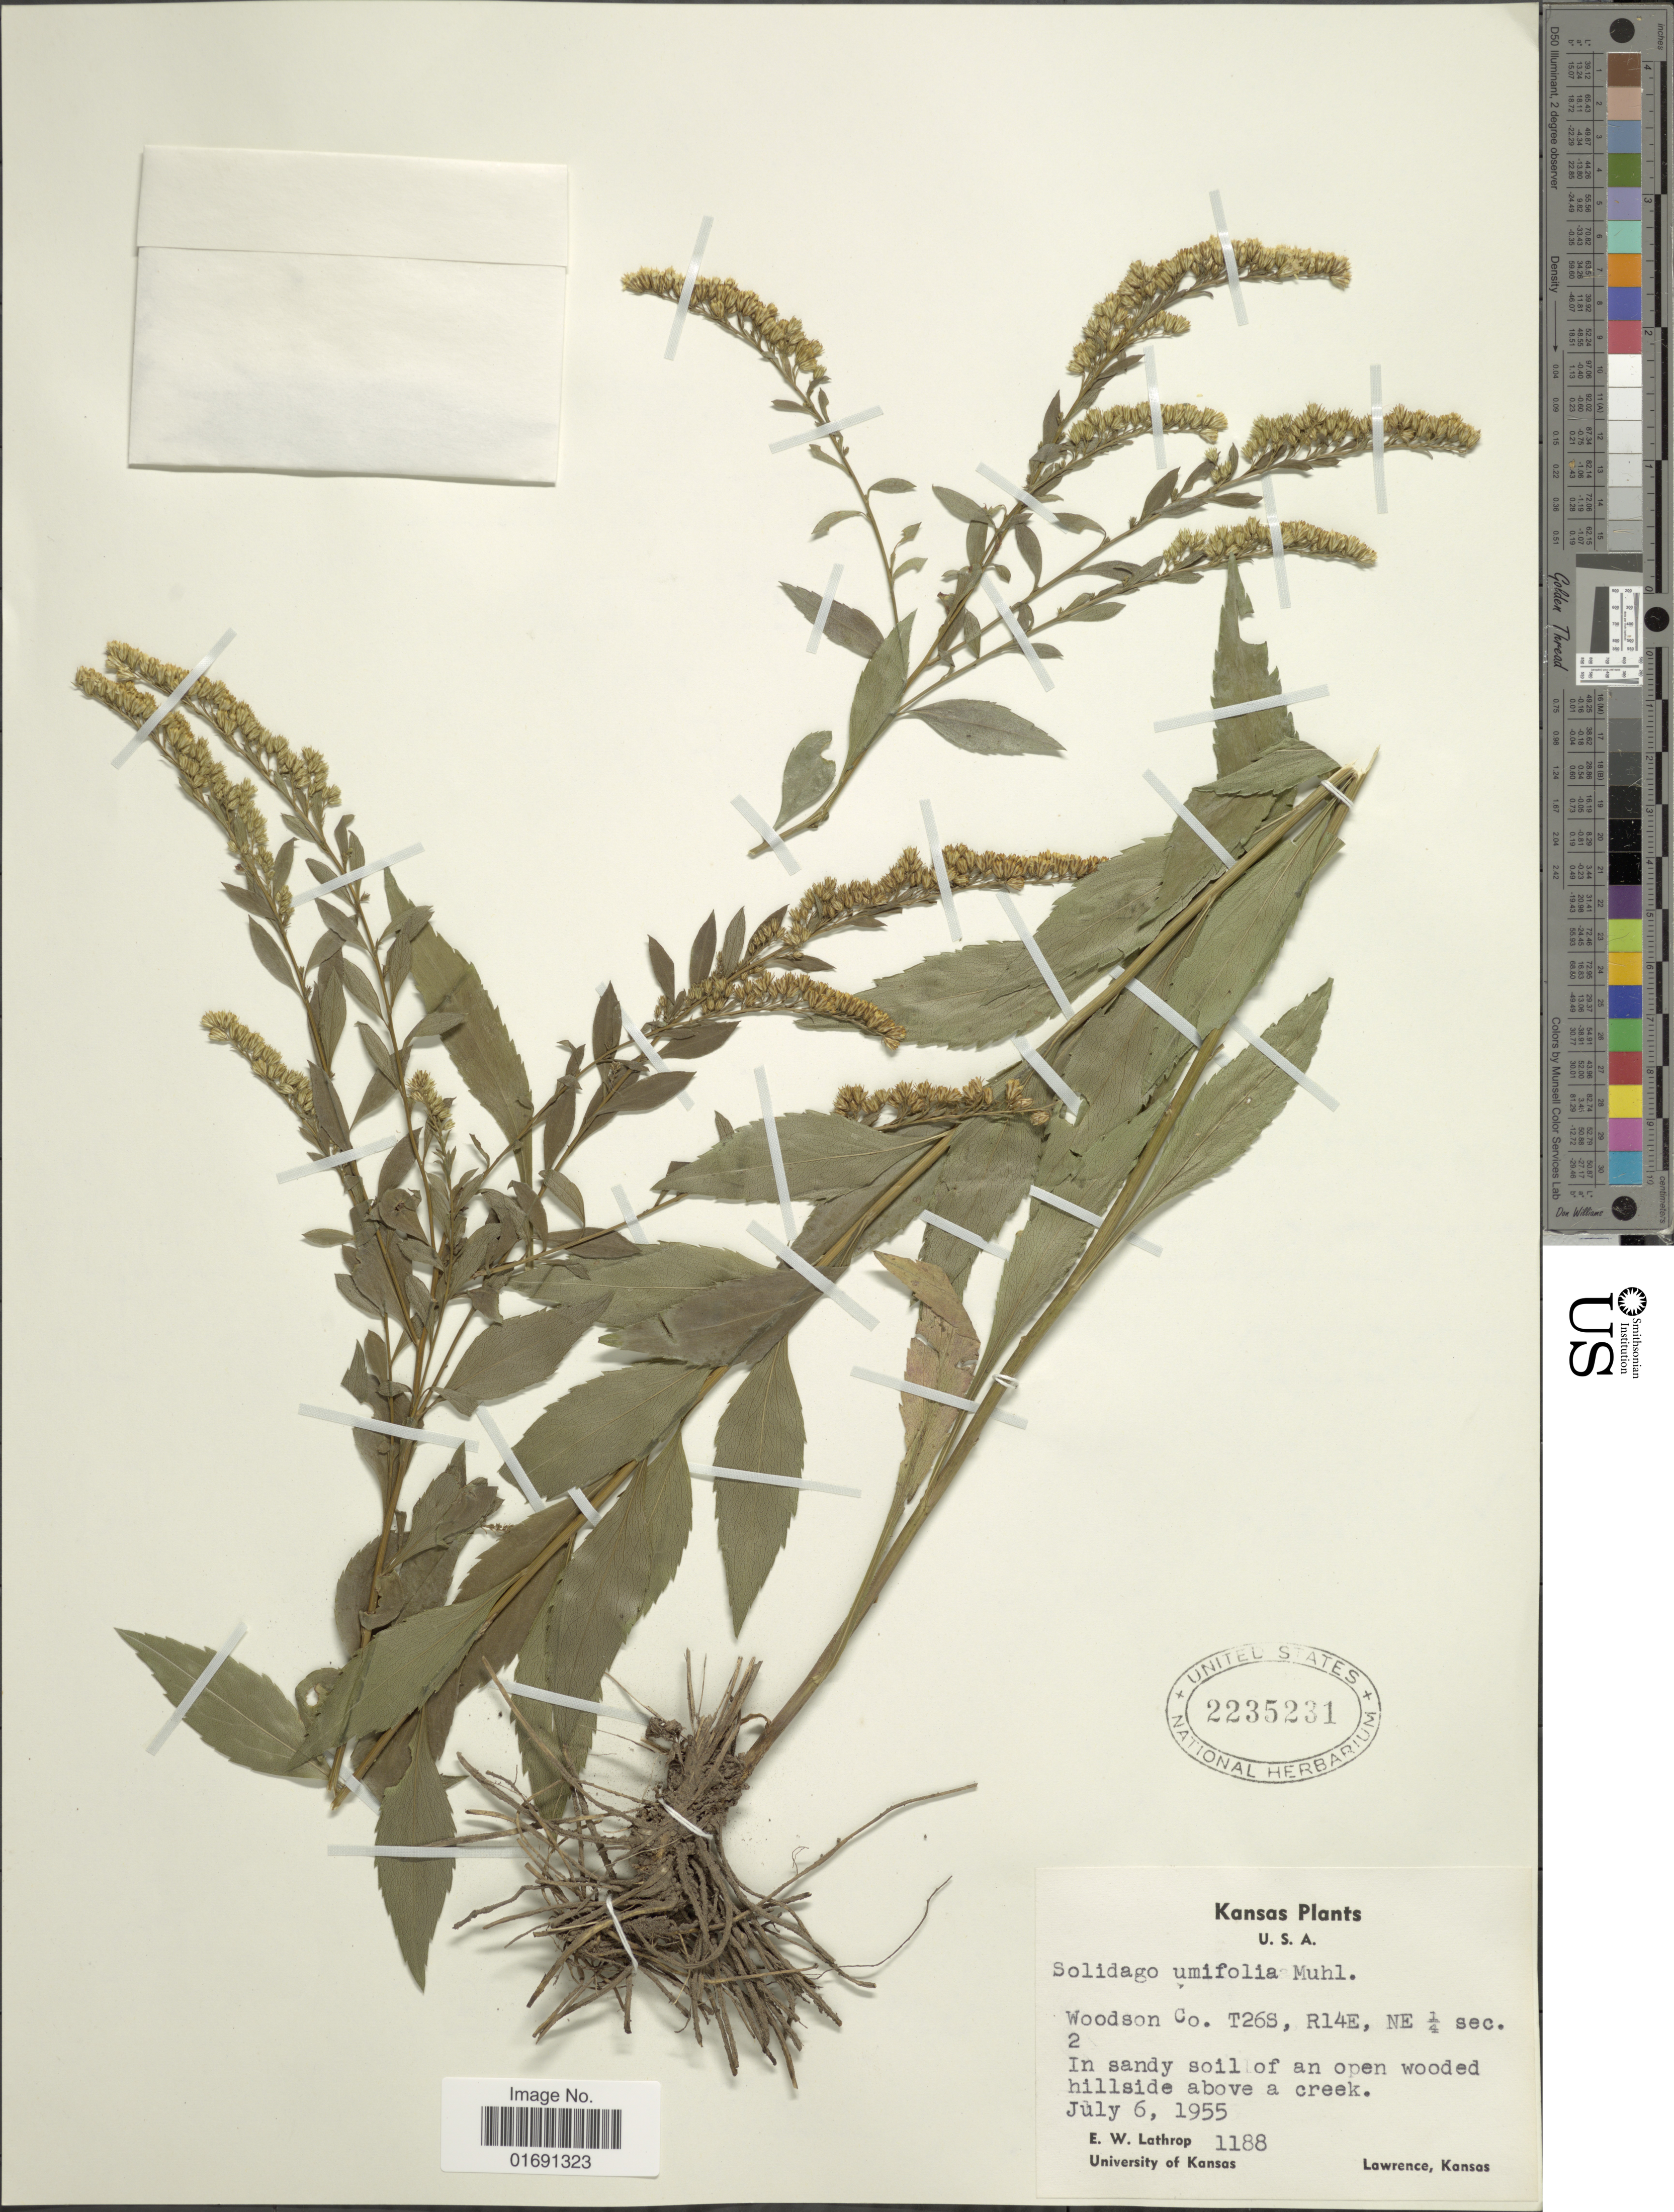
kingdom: Plantae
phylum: Tracheophyta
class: Magnoliopsida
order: Asterales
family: Asteraceae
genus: Solidago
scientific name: Solidago ulmifolia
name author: Muhl. ex Willd.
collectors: E. W. Lathrop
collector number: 1188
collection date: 1955-07-06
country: United States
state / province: Kansas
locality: U. S. A., Woodson Co., T26S, R14E, NE 1/4 sec. 2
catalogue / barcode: US 2235231